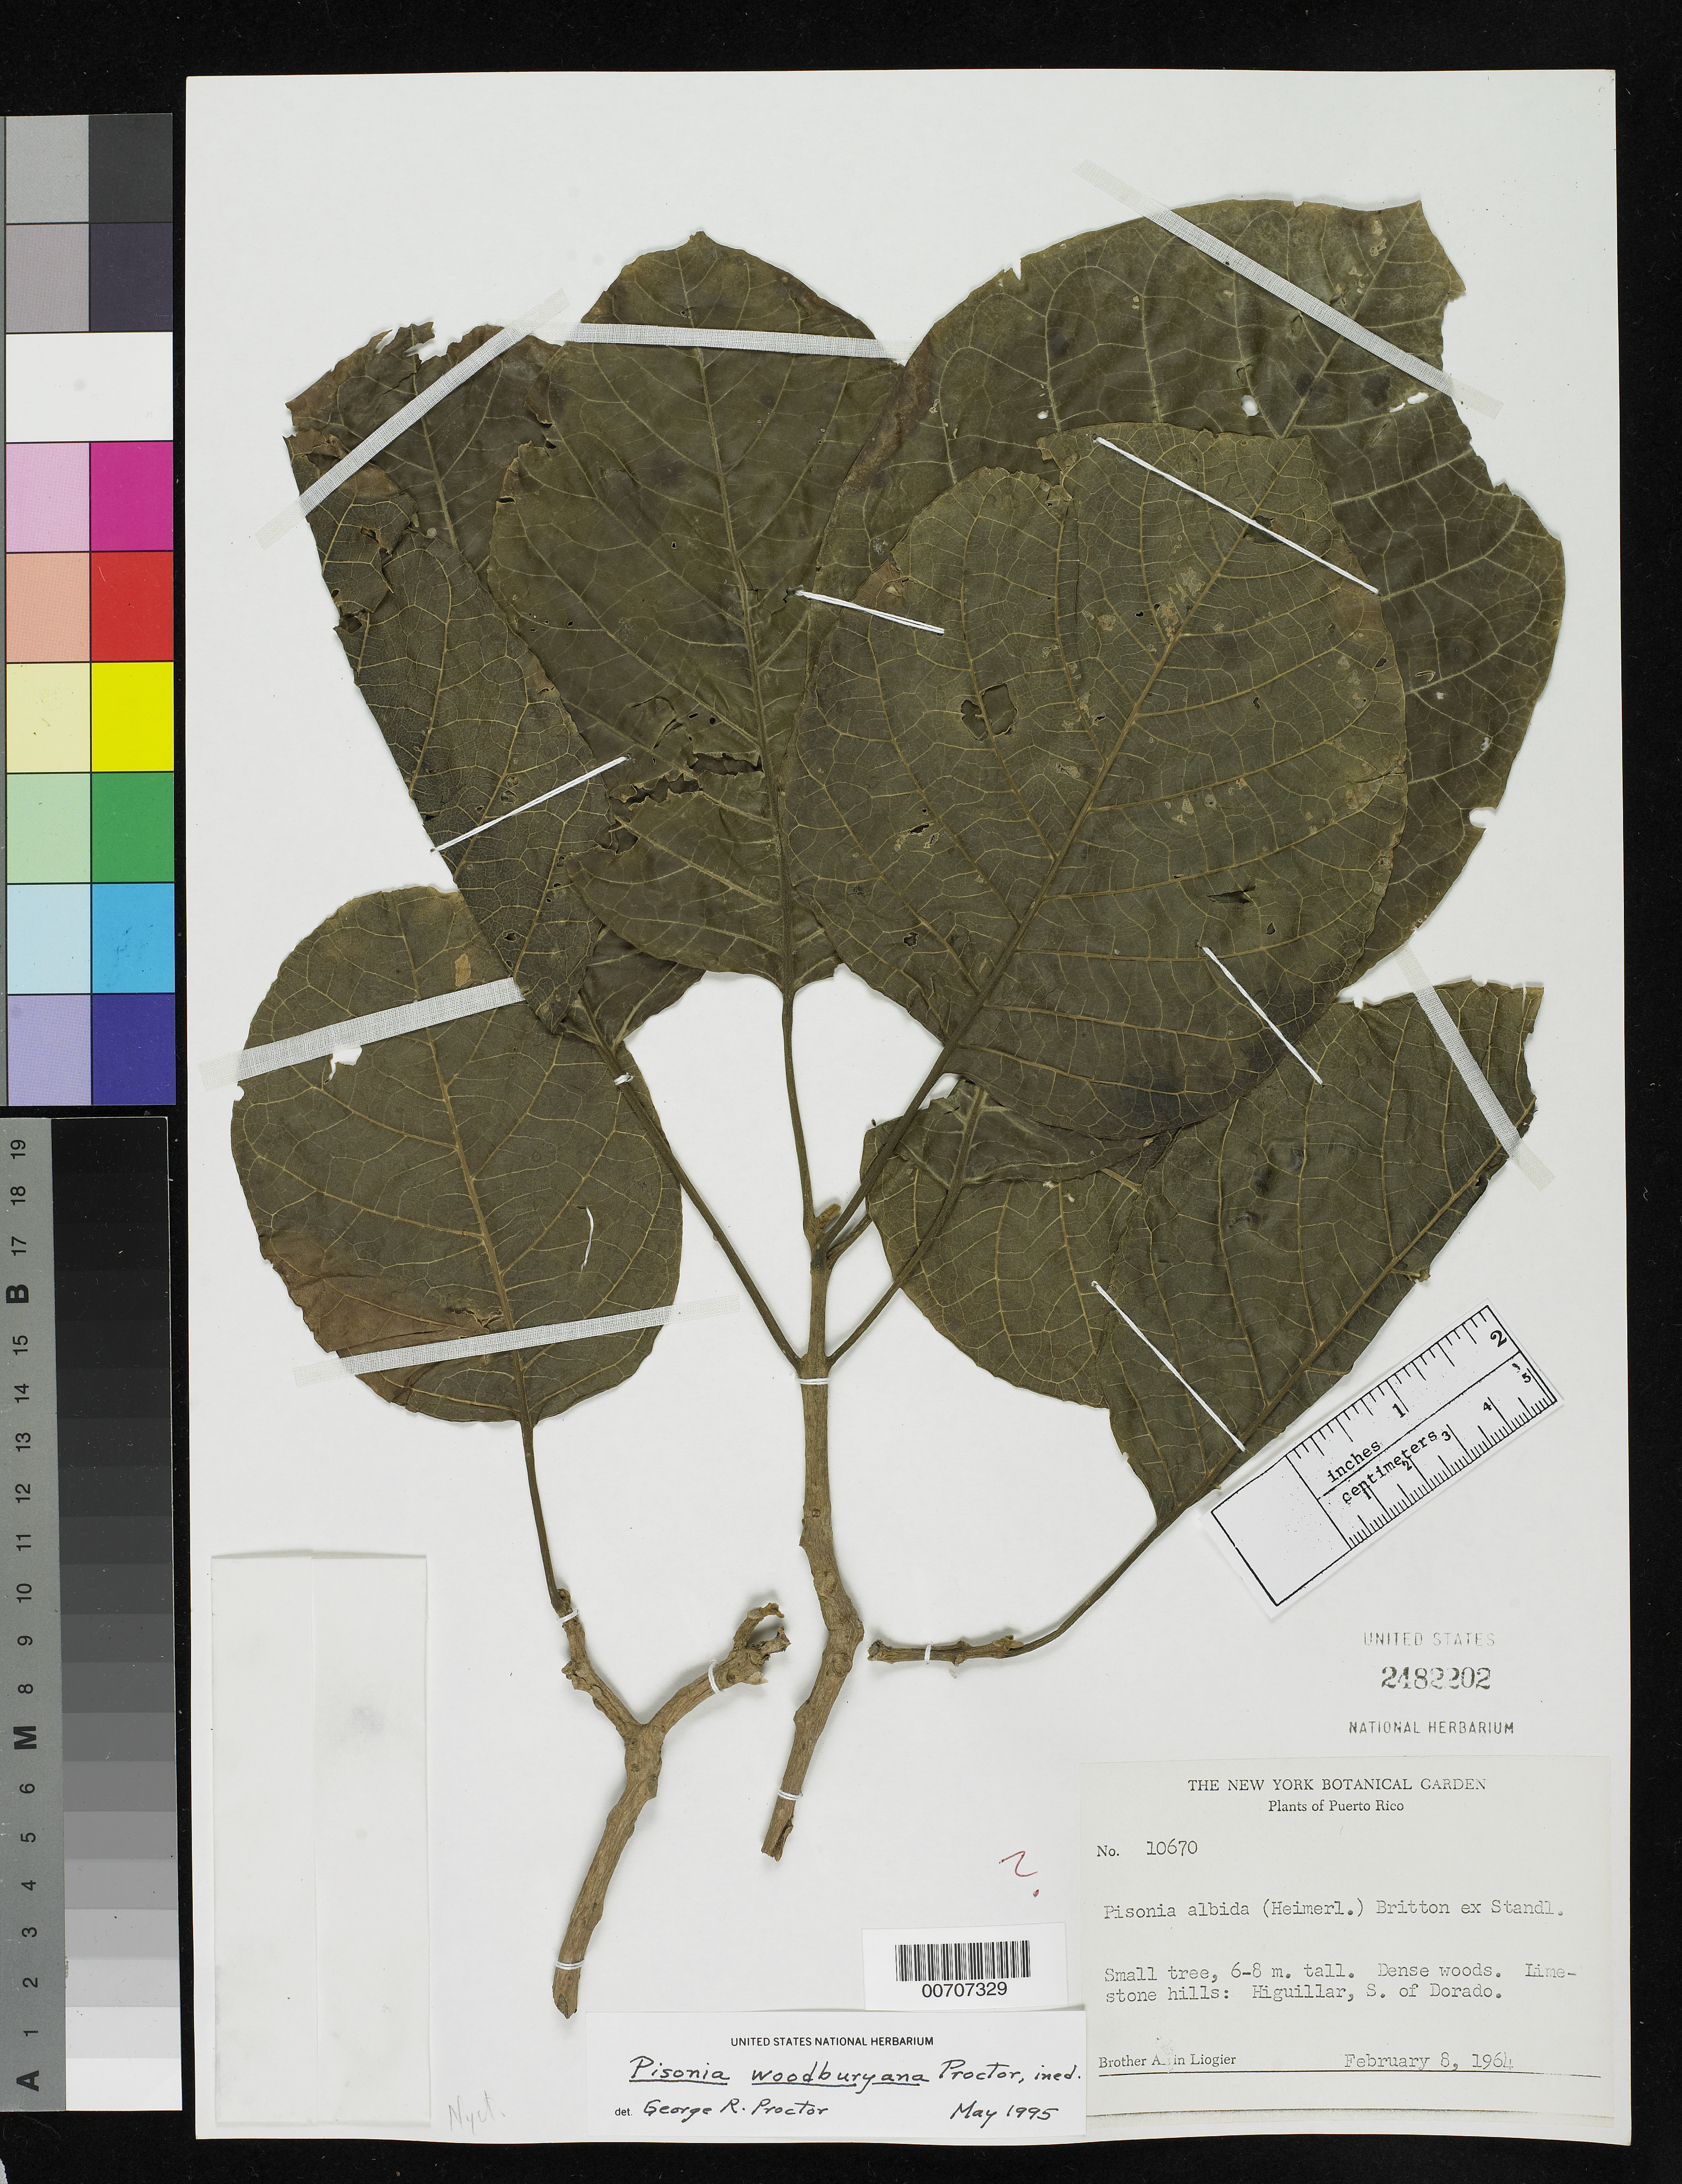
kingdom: Plantae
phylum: Tracheophyta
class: Magnoliopsida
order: Caryophyllales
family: Nyctaginaceae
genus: Pisonia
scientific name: Pisonia horneae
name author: Trejo & Caraballo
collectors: A. H. Liogier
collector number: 10670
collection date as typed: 08 Feb 1964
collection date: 1964-02-08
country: Puerto Rico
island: Greater Antilles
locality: Higuillar, S of Dorado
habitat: Limestone hills; dense woods.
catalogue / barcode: US 2482202